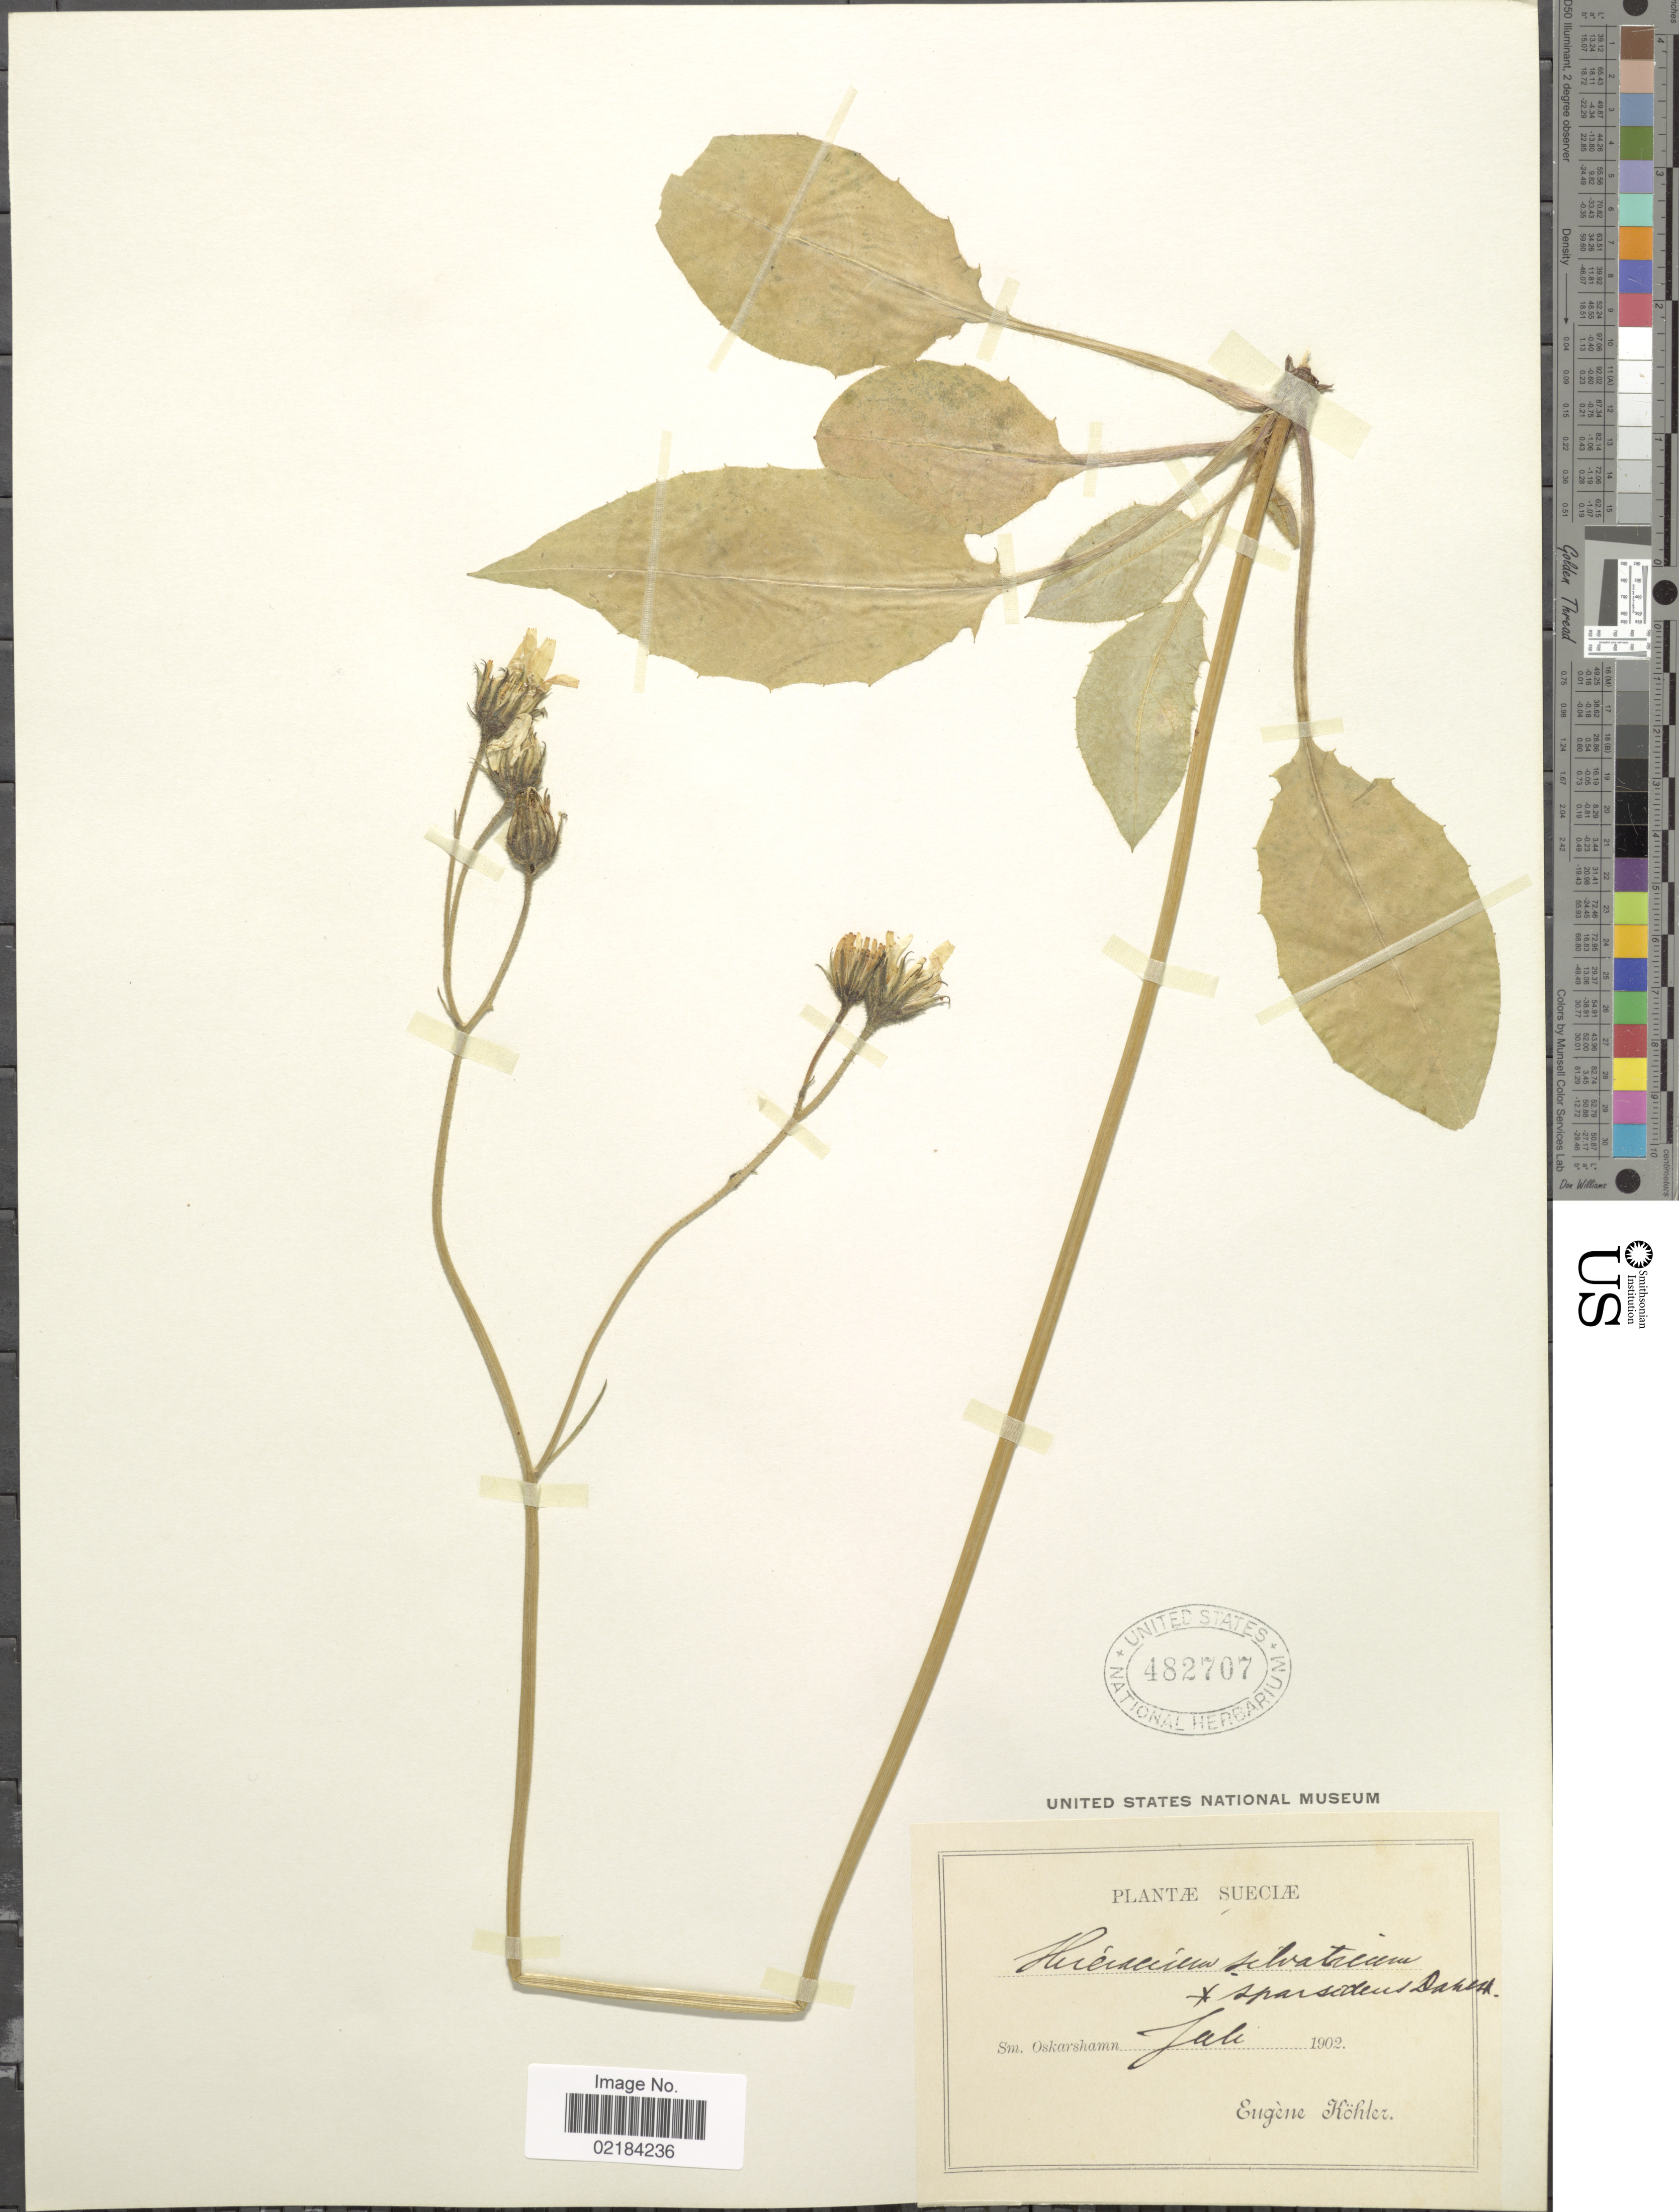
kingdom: Plantae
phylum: Tracheophyta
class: Magnoliopsida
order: Asterales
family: Asteraceae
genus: Hieracium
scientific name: Hieracium sylvaticum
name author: (L.) Gouan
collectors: E. Kohler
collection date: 1902-07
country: Sweden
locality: Sueciae. Sm. Oskarshamn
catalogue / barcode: US 482707